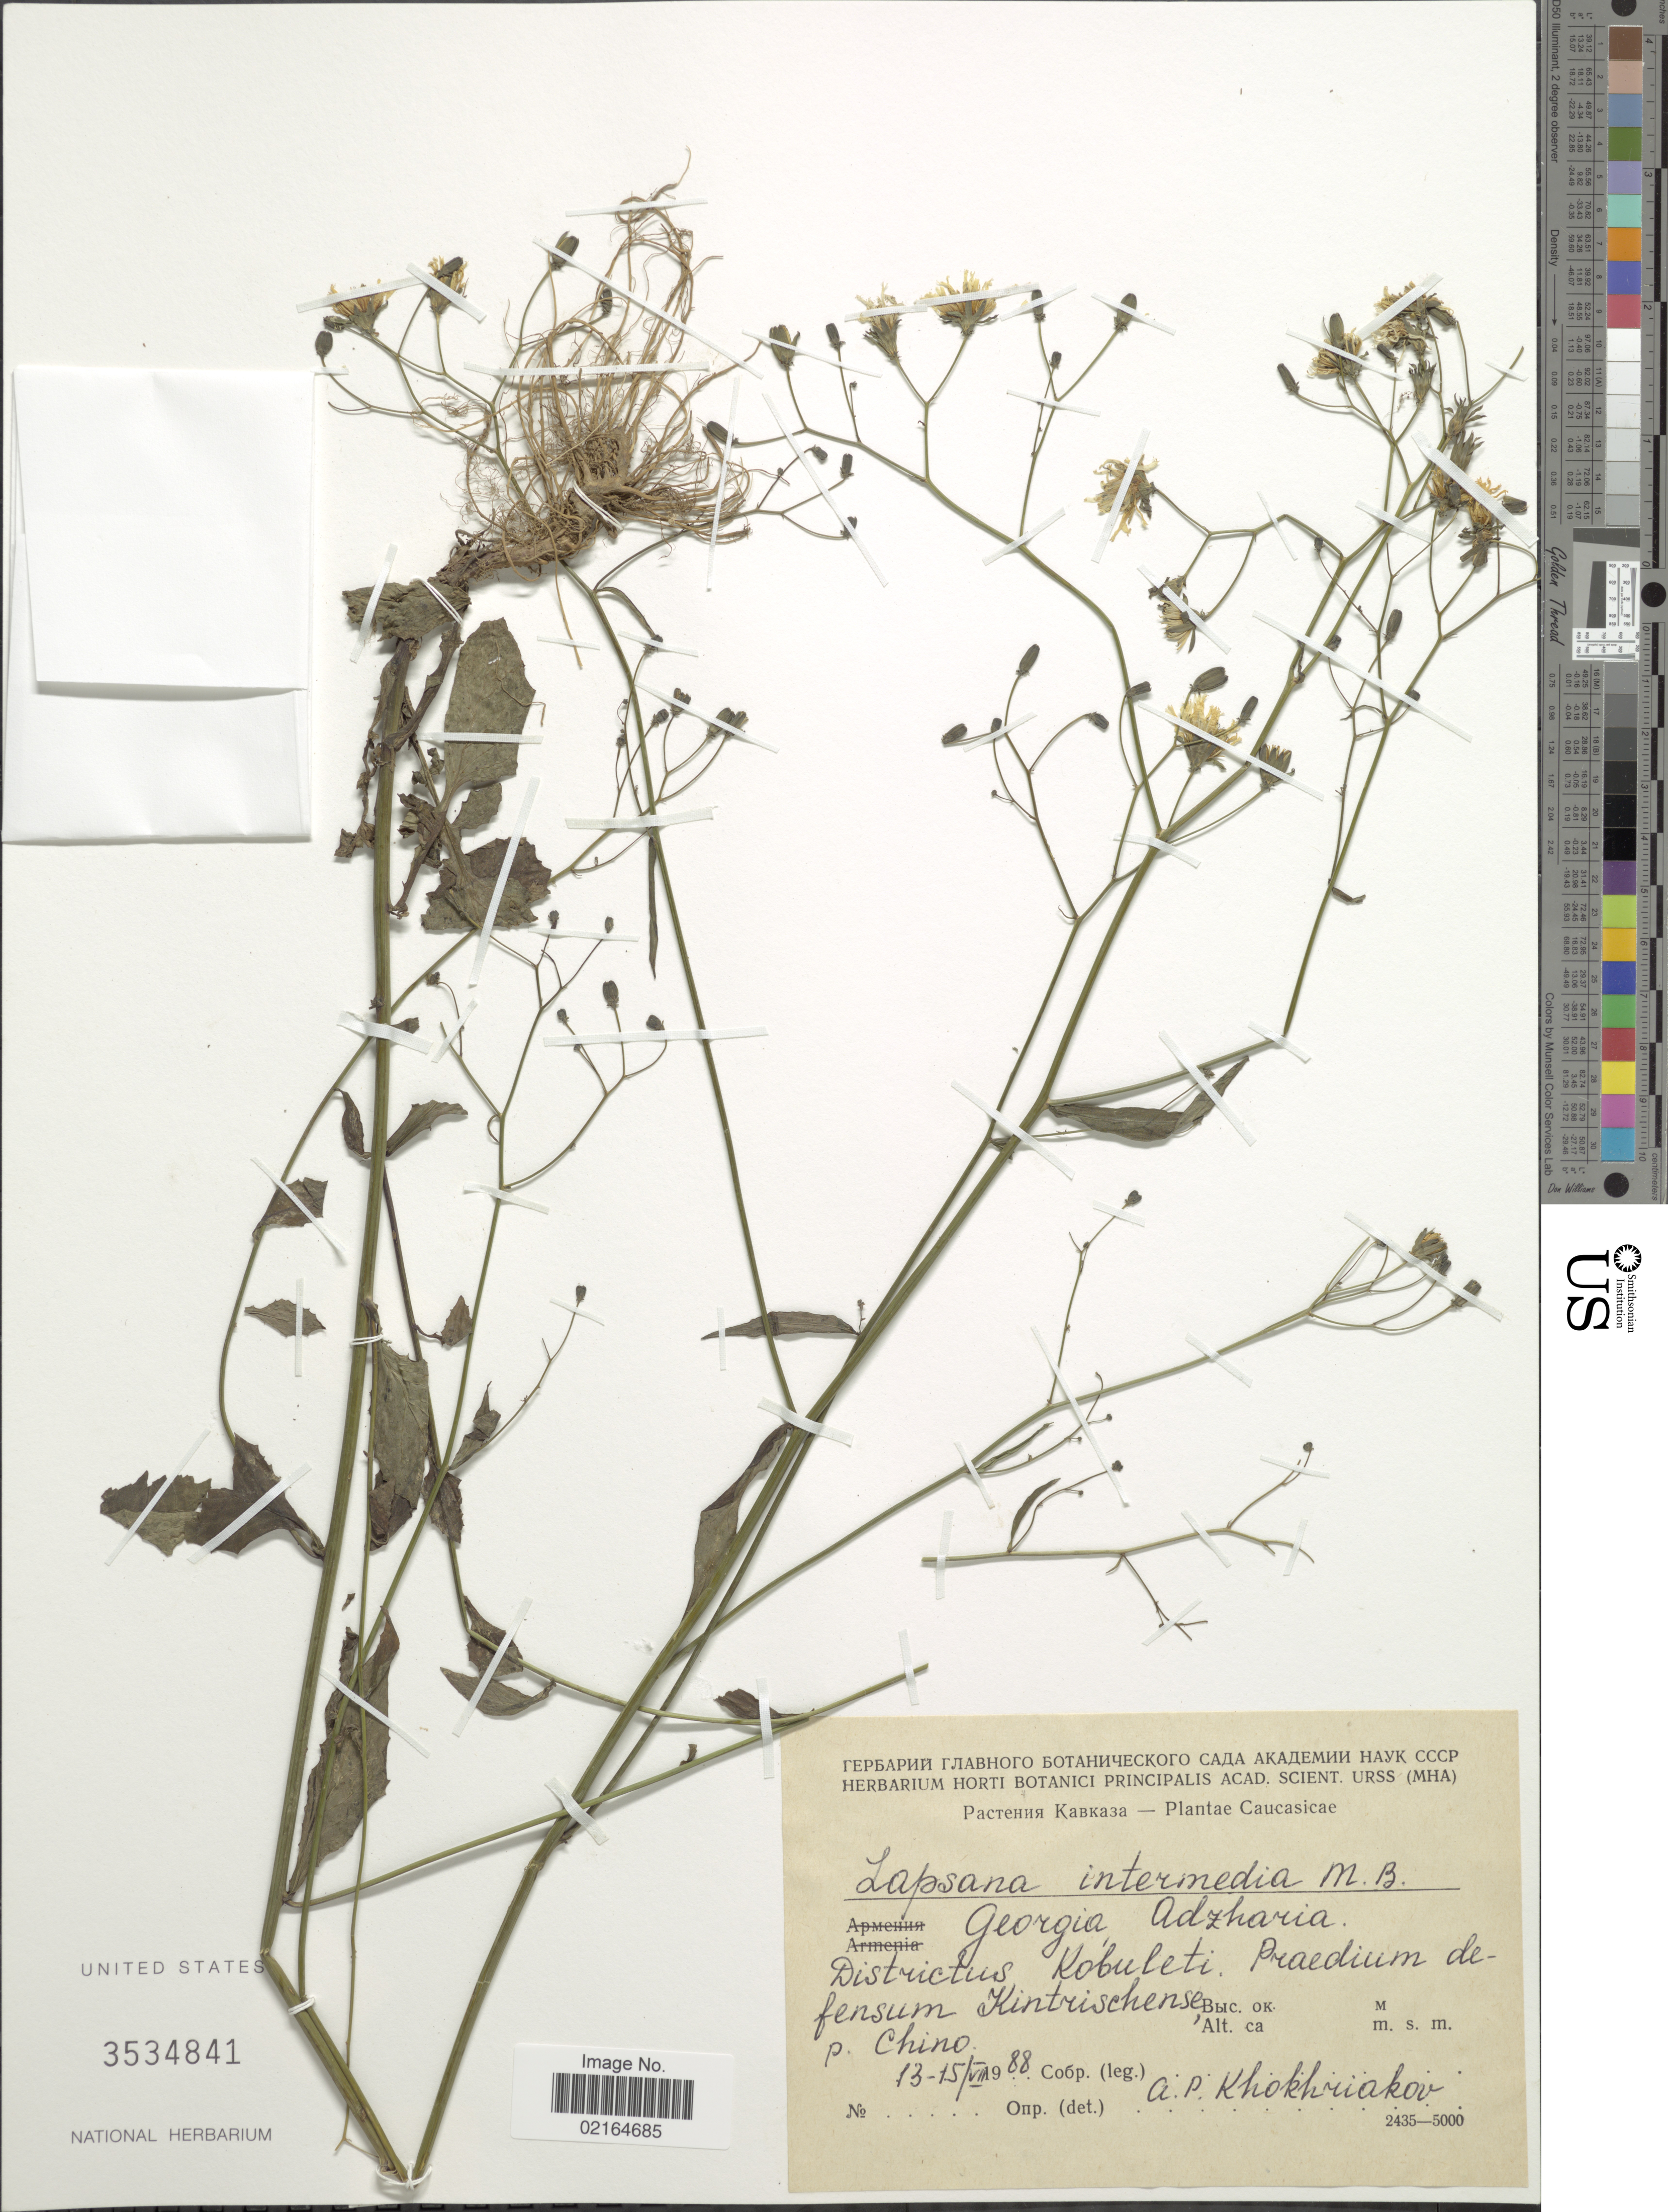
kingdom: Plantae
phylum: Tracheophyta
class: Magnoliopsida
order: Asterales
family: Asteraceae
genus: Lapsana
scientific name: Lapsana intermedia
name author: M. Bieb.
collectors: A. Khokhriakov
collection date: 1988-07-13/1988-07-15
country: Georgia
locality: Georgia, Adzharia, Districtus Kobuleti, Caucasicae.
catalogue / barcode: US 3534841